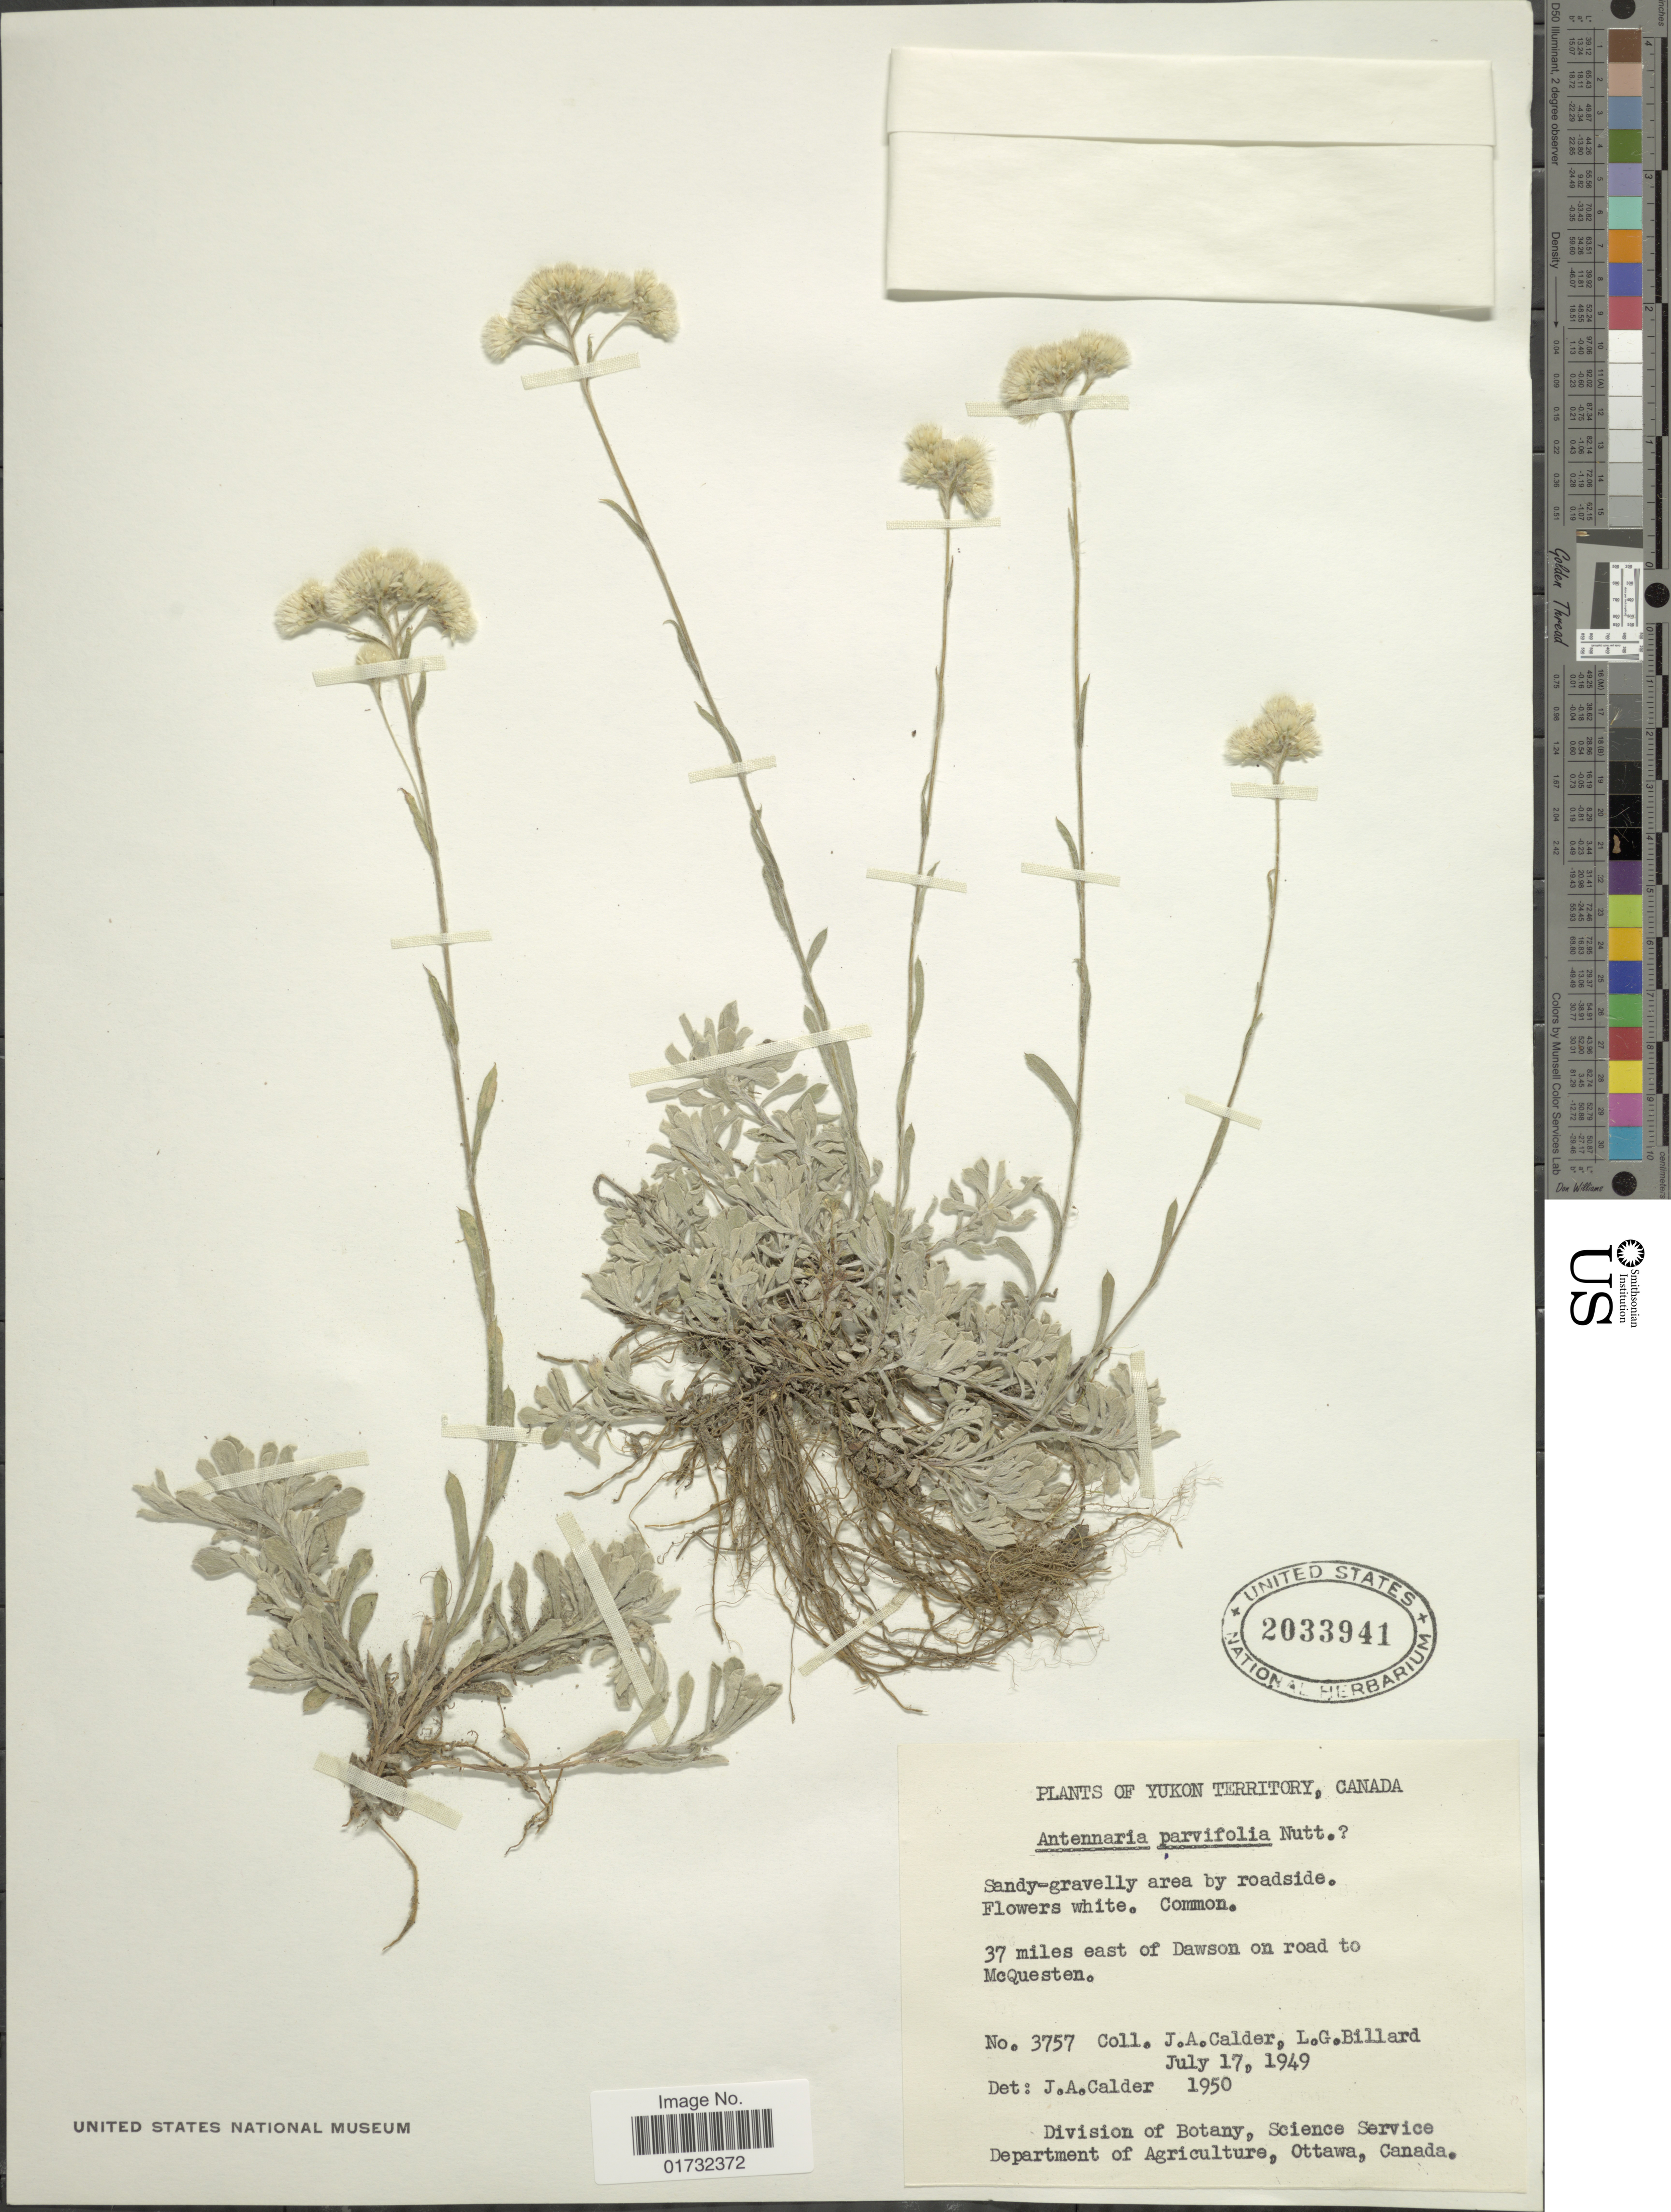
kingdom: Plantae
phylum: Tracheophyta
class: Magnoliopsida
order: Asterales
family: Asteraceae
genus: Antennaria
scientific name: Antennaria parvifolia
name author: Nutt.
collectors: J. A. Calder & L. Billard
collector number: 3757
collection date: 1949-07-17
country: Canada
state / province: Yukon Territory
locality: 37 miles east of Dawson on road to McQuesten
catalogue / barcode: US 2033941